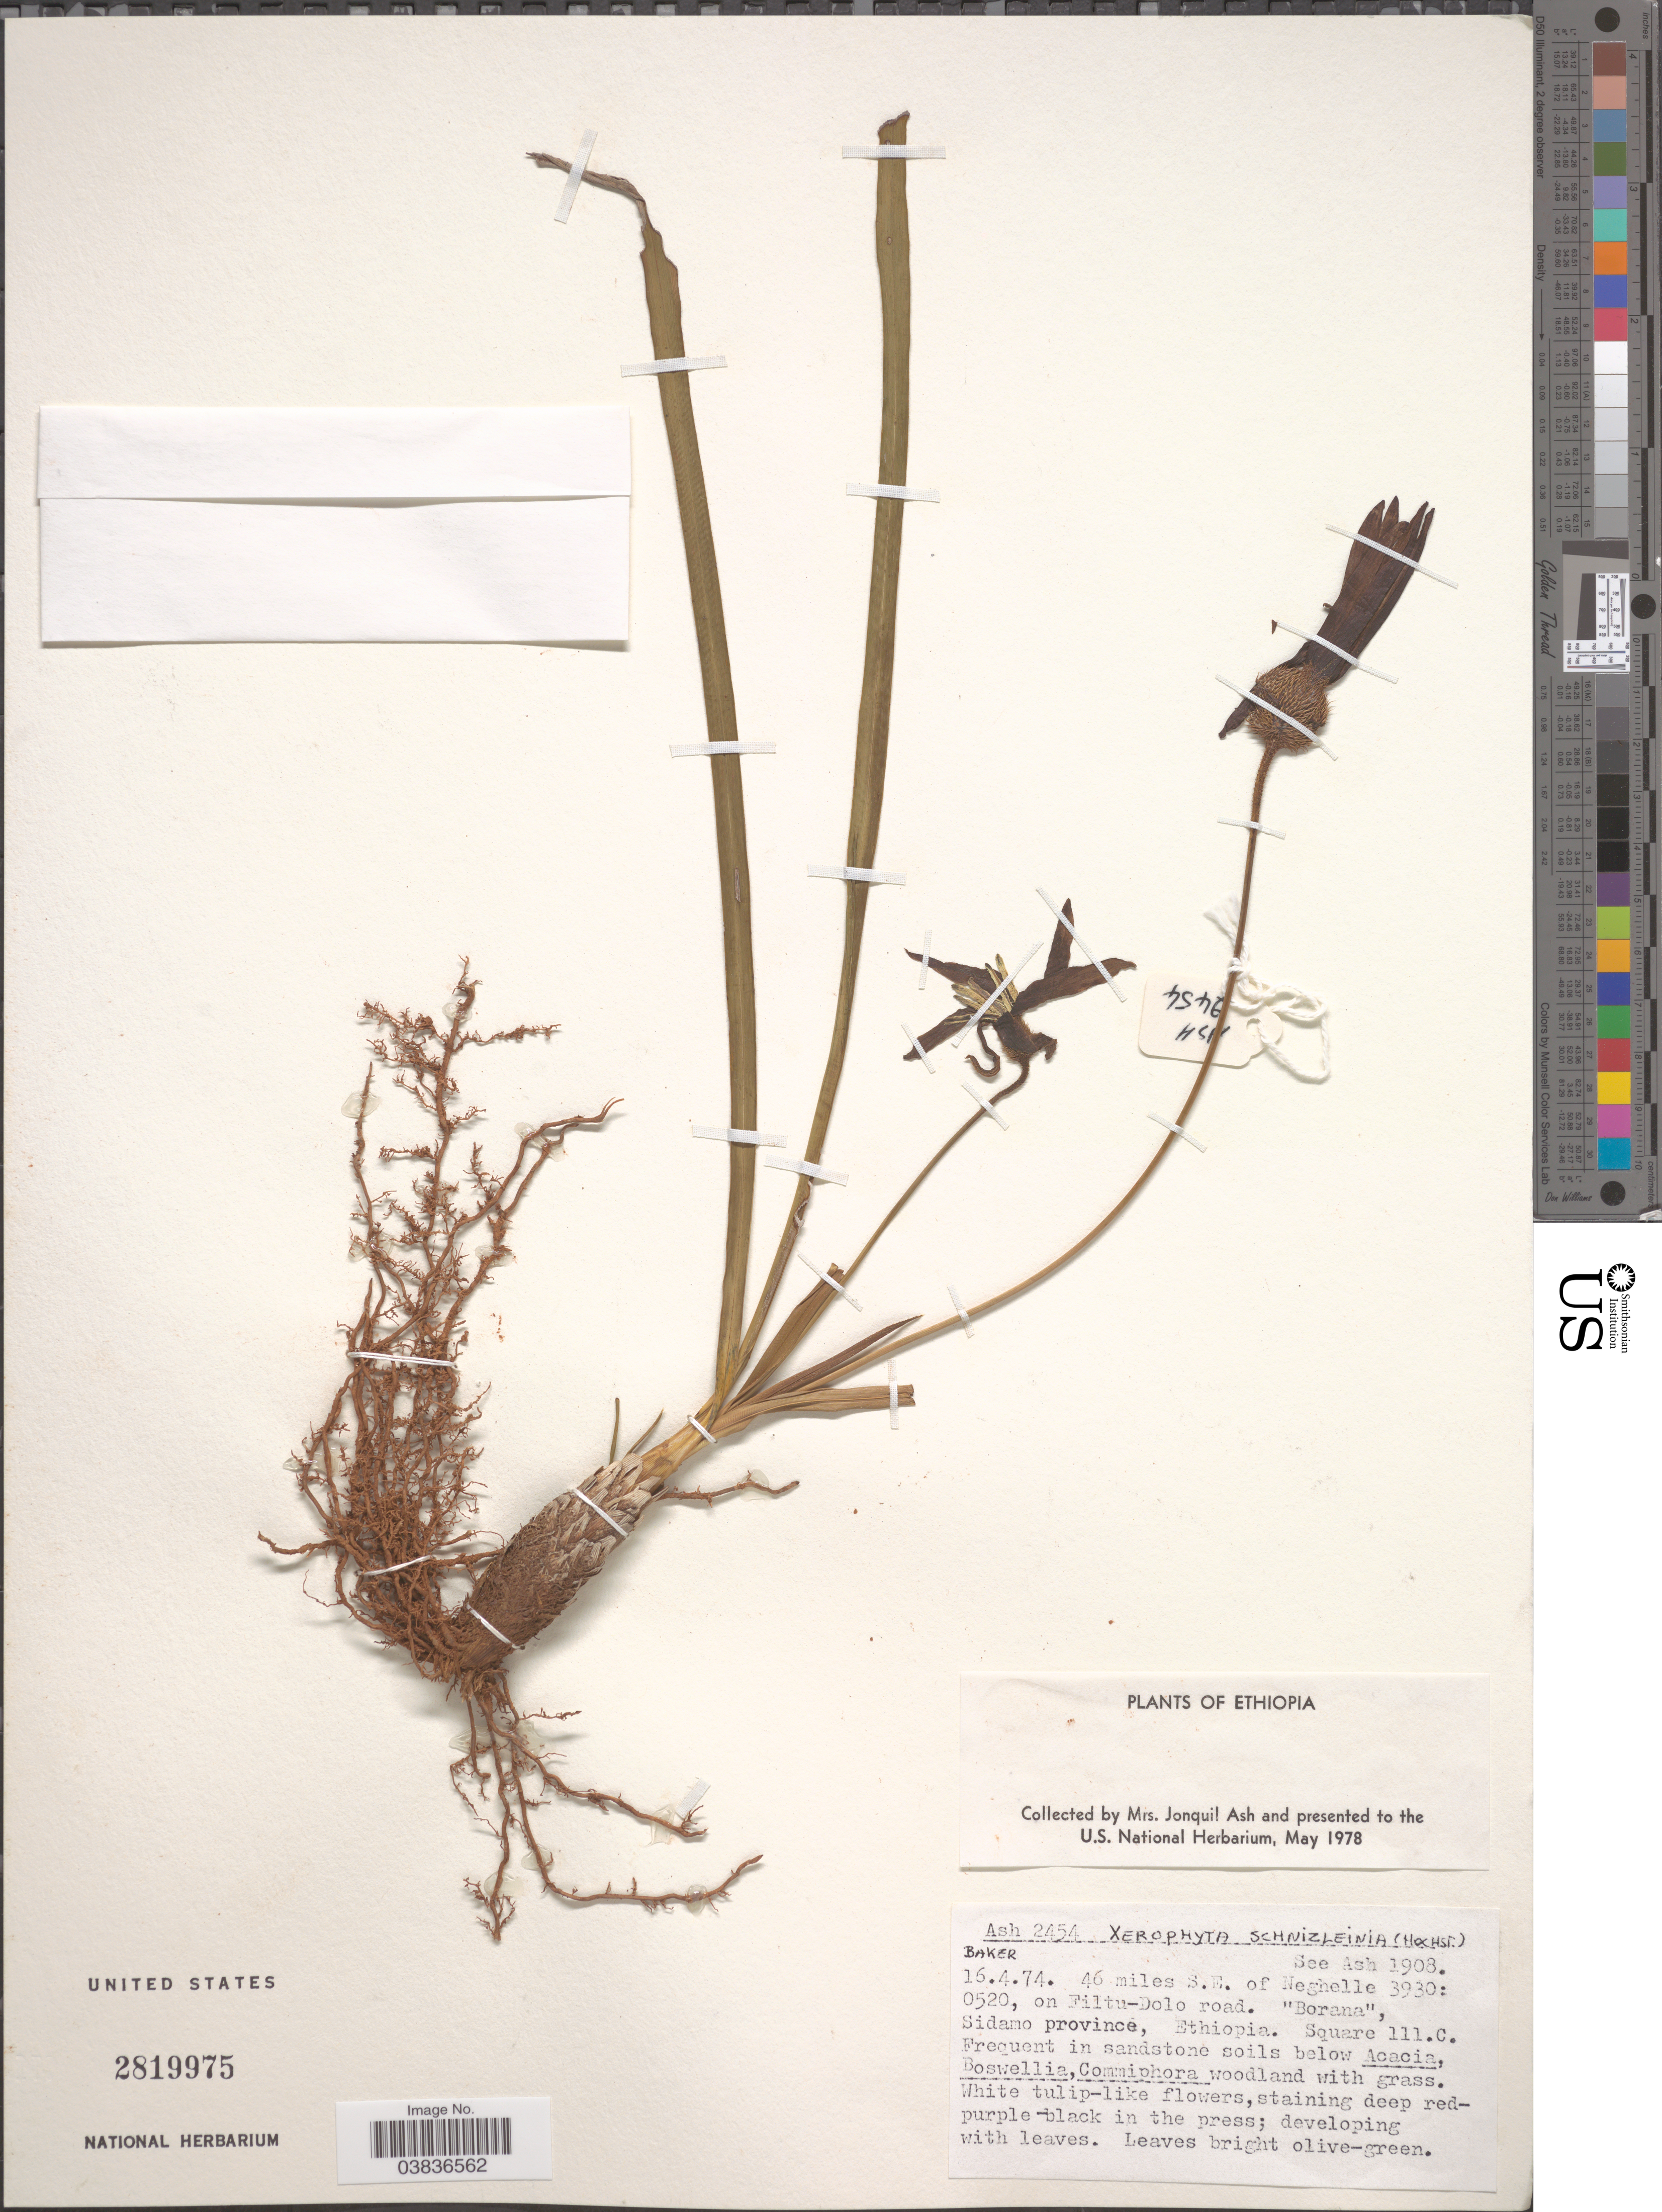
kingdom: Plantae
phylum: Tracheophyta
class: Liliopsida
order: Pandanales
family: Velloziaceae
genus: Xerophyta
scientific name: Xerophyta schnizleinia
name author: (Hochst.) Baker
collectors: J. Ash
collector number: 2454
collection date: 1974-04-16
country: Ethiopia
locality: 46 mile S. E. of Neghelle 3930: 0520, on Filtu-Dolo road. 'Borana', Sidamo province, Square 111.C.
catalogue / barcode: US 2819975